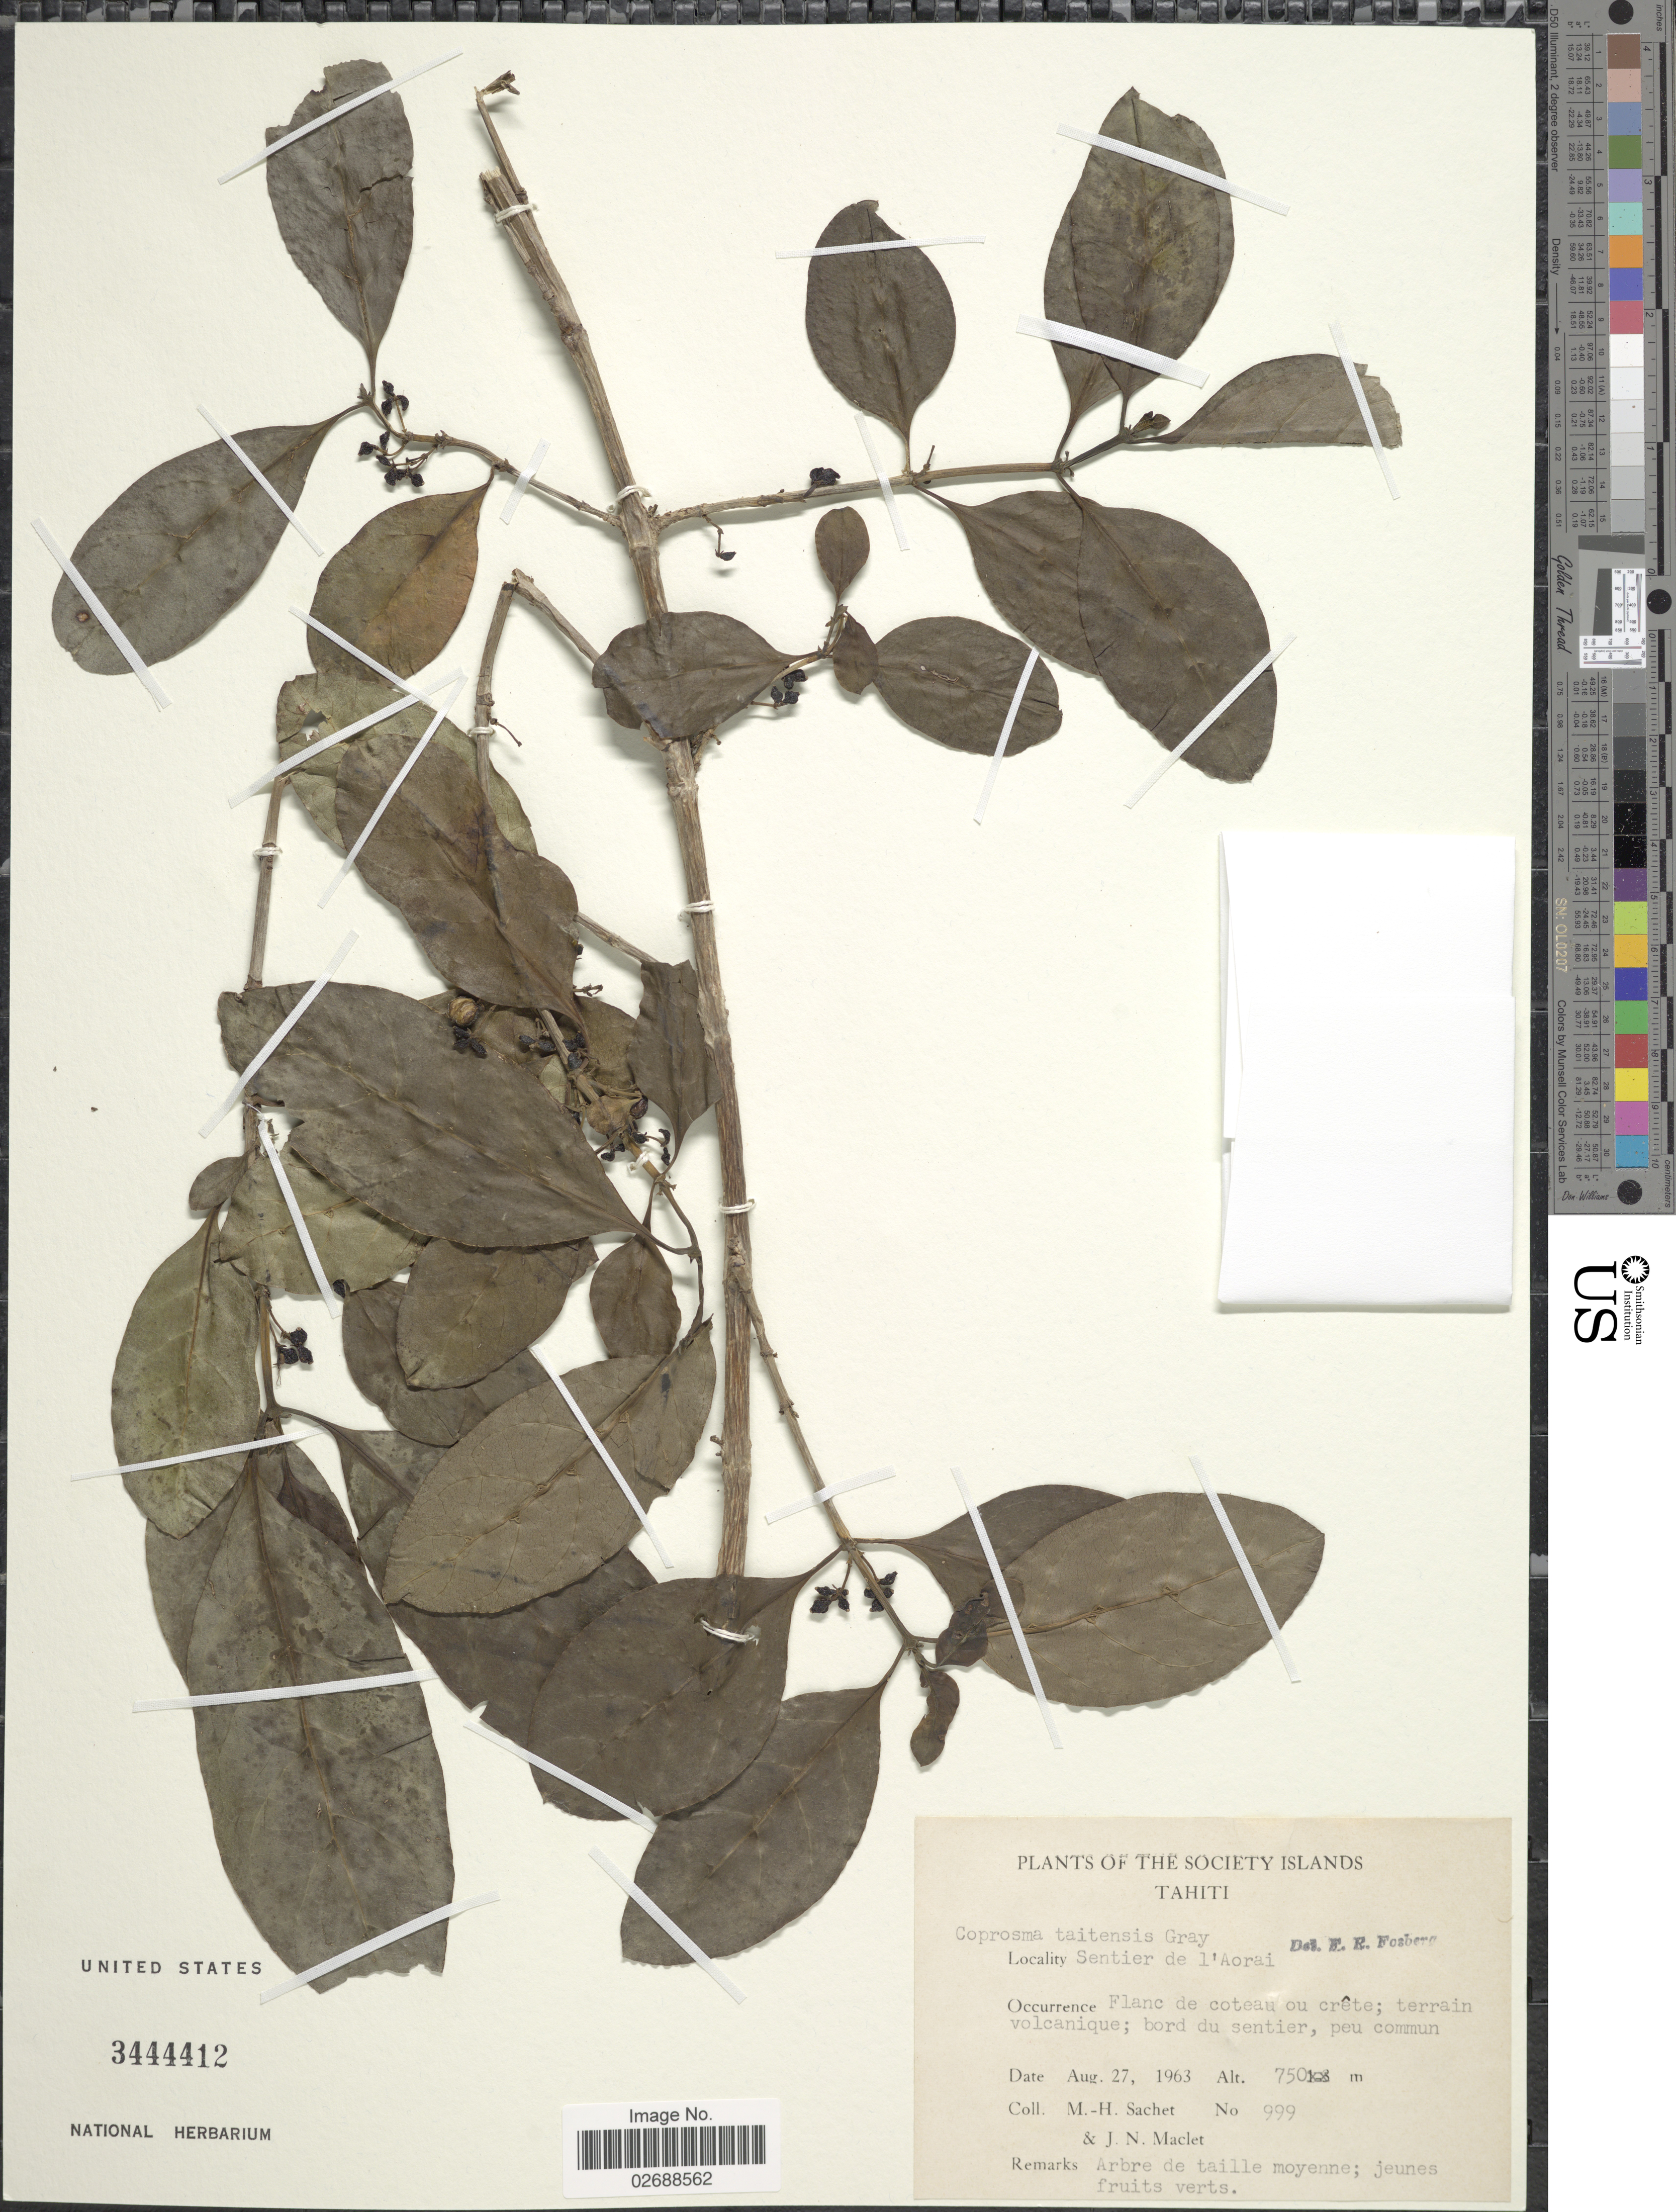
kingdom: Plantae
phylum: Tracheophyta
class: Magnoliopsida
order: Gentianales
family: Rubiaceae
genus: Coprosma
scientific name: Coprosma tahitensis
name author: A. Gray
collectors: M.-H. Sachet & J. Maclet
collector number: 999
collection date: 1963-08-27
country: French Polynesia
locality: The Society Islands, Sentier de l'Aorai, Flanc de coteau ou crete; terrain volcanique; bord du sentier.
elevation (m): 750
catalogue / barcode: US 3444412